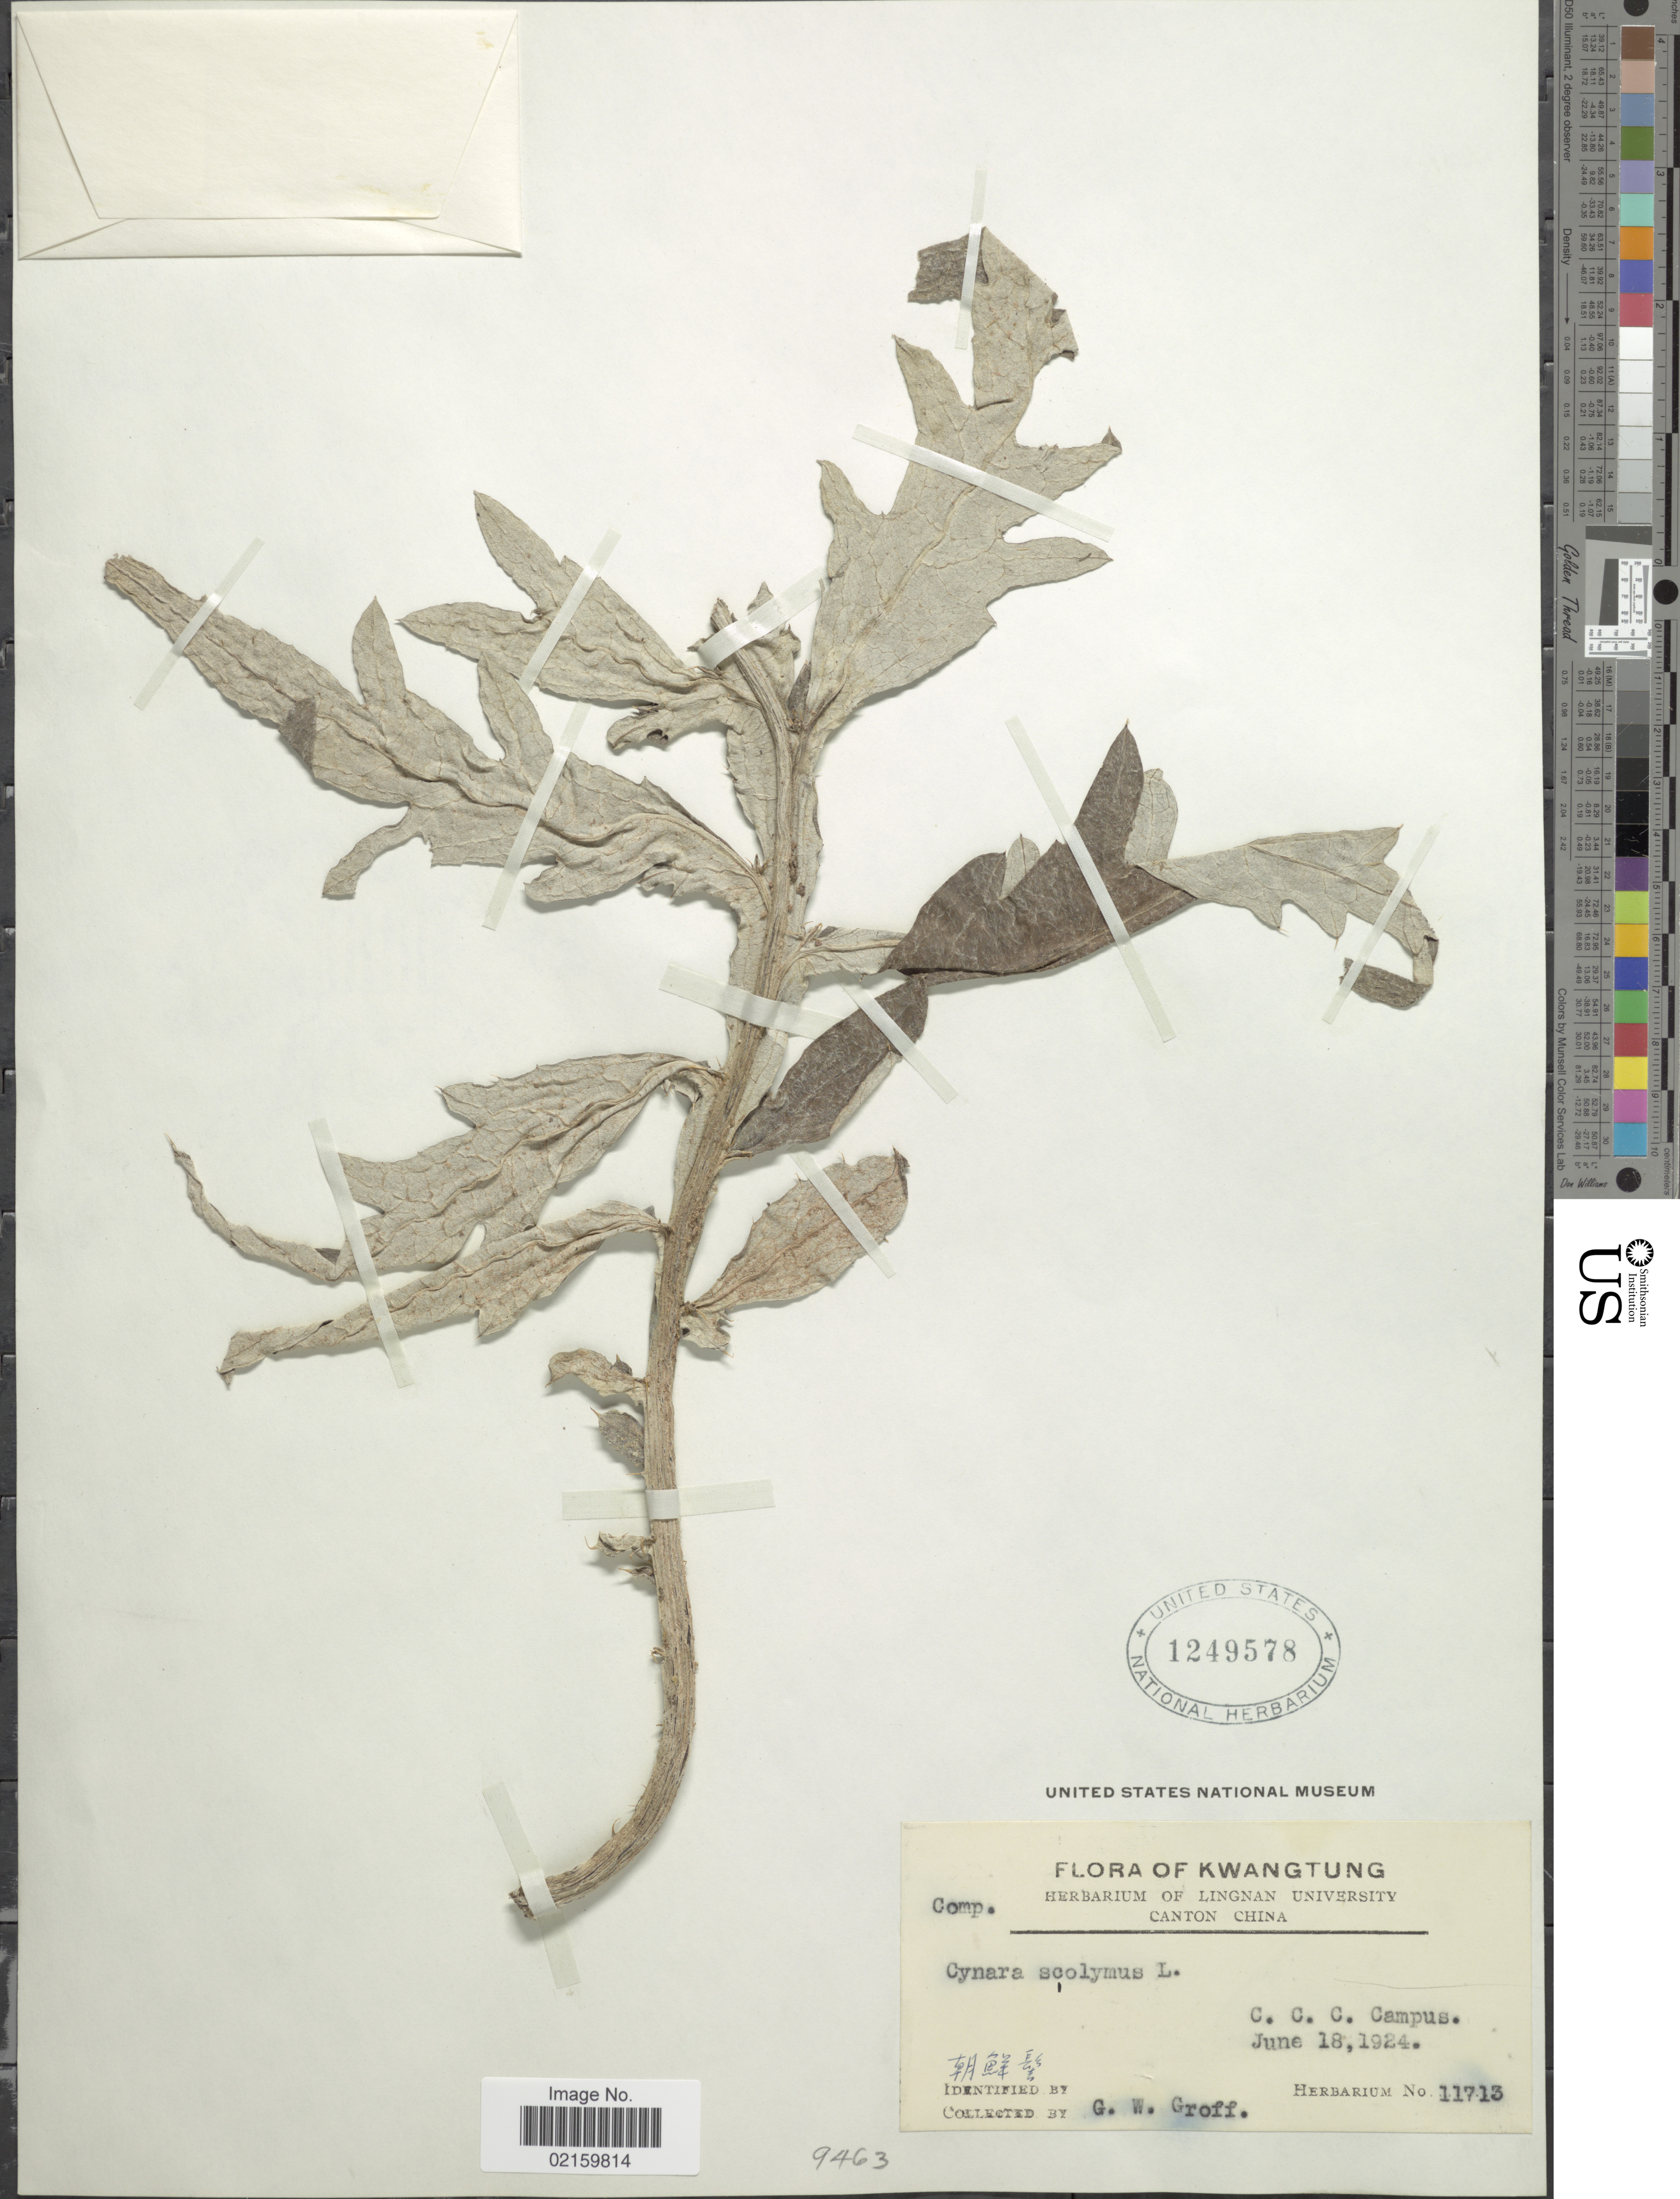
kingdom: Plantae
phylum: Tracheophyta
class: Magnoliopsida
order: Asterales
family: Asteraceae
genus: Cynara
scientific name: Cynara scolymus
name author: L.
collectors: G. Groff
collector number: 11713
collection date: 1924-06-18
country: China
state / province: Guangdong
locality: Kwangtung. C. C. C. Campus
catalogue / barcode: US 1249578